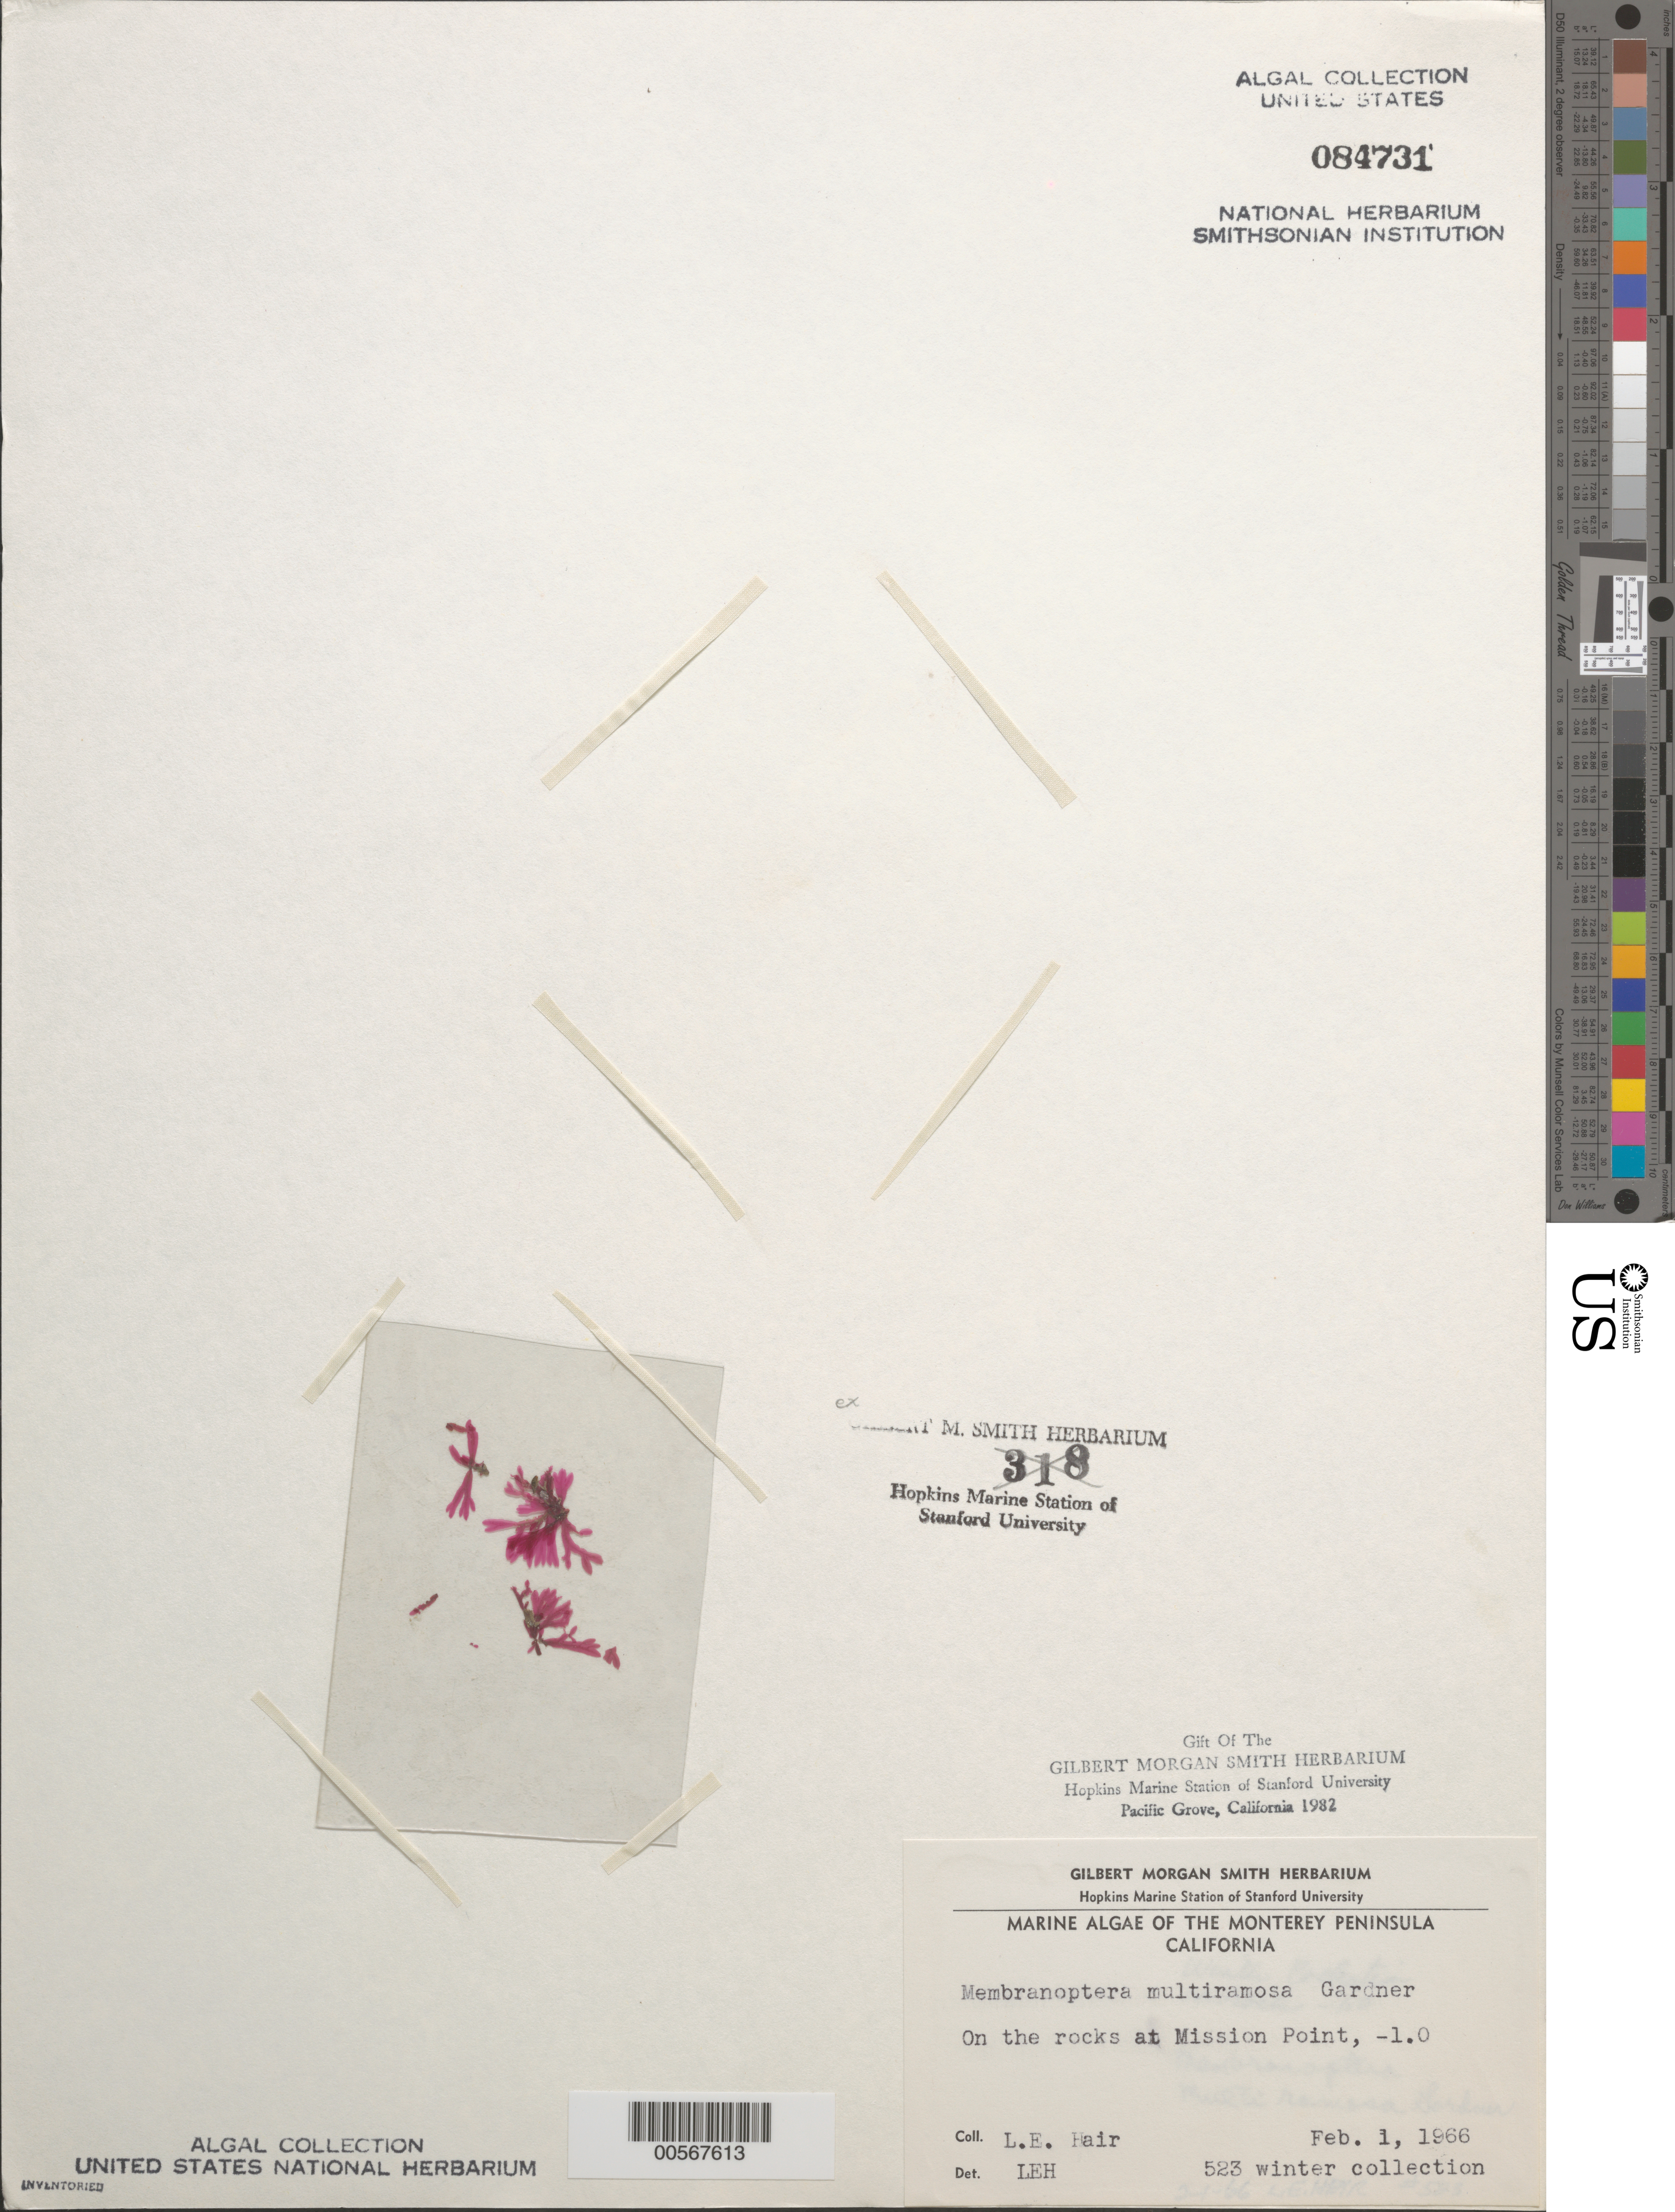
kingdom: Plantae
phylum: Rhodophyta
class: Florideophyceae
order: Ceramiales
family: Delesseriaceae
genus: Membranoptera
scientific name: Membranoptera platyphylla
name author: (Setch. & N.L. Gardner) Kylin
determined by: Algae name updating Project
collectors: L. Hair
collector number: LEH 523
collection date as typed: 01 Feb 1966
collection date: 1966-02-01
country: United States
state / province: California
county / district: Monterey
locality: Mission Point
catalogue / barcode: US 84731